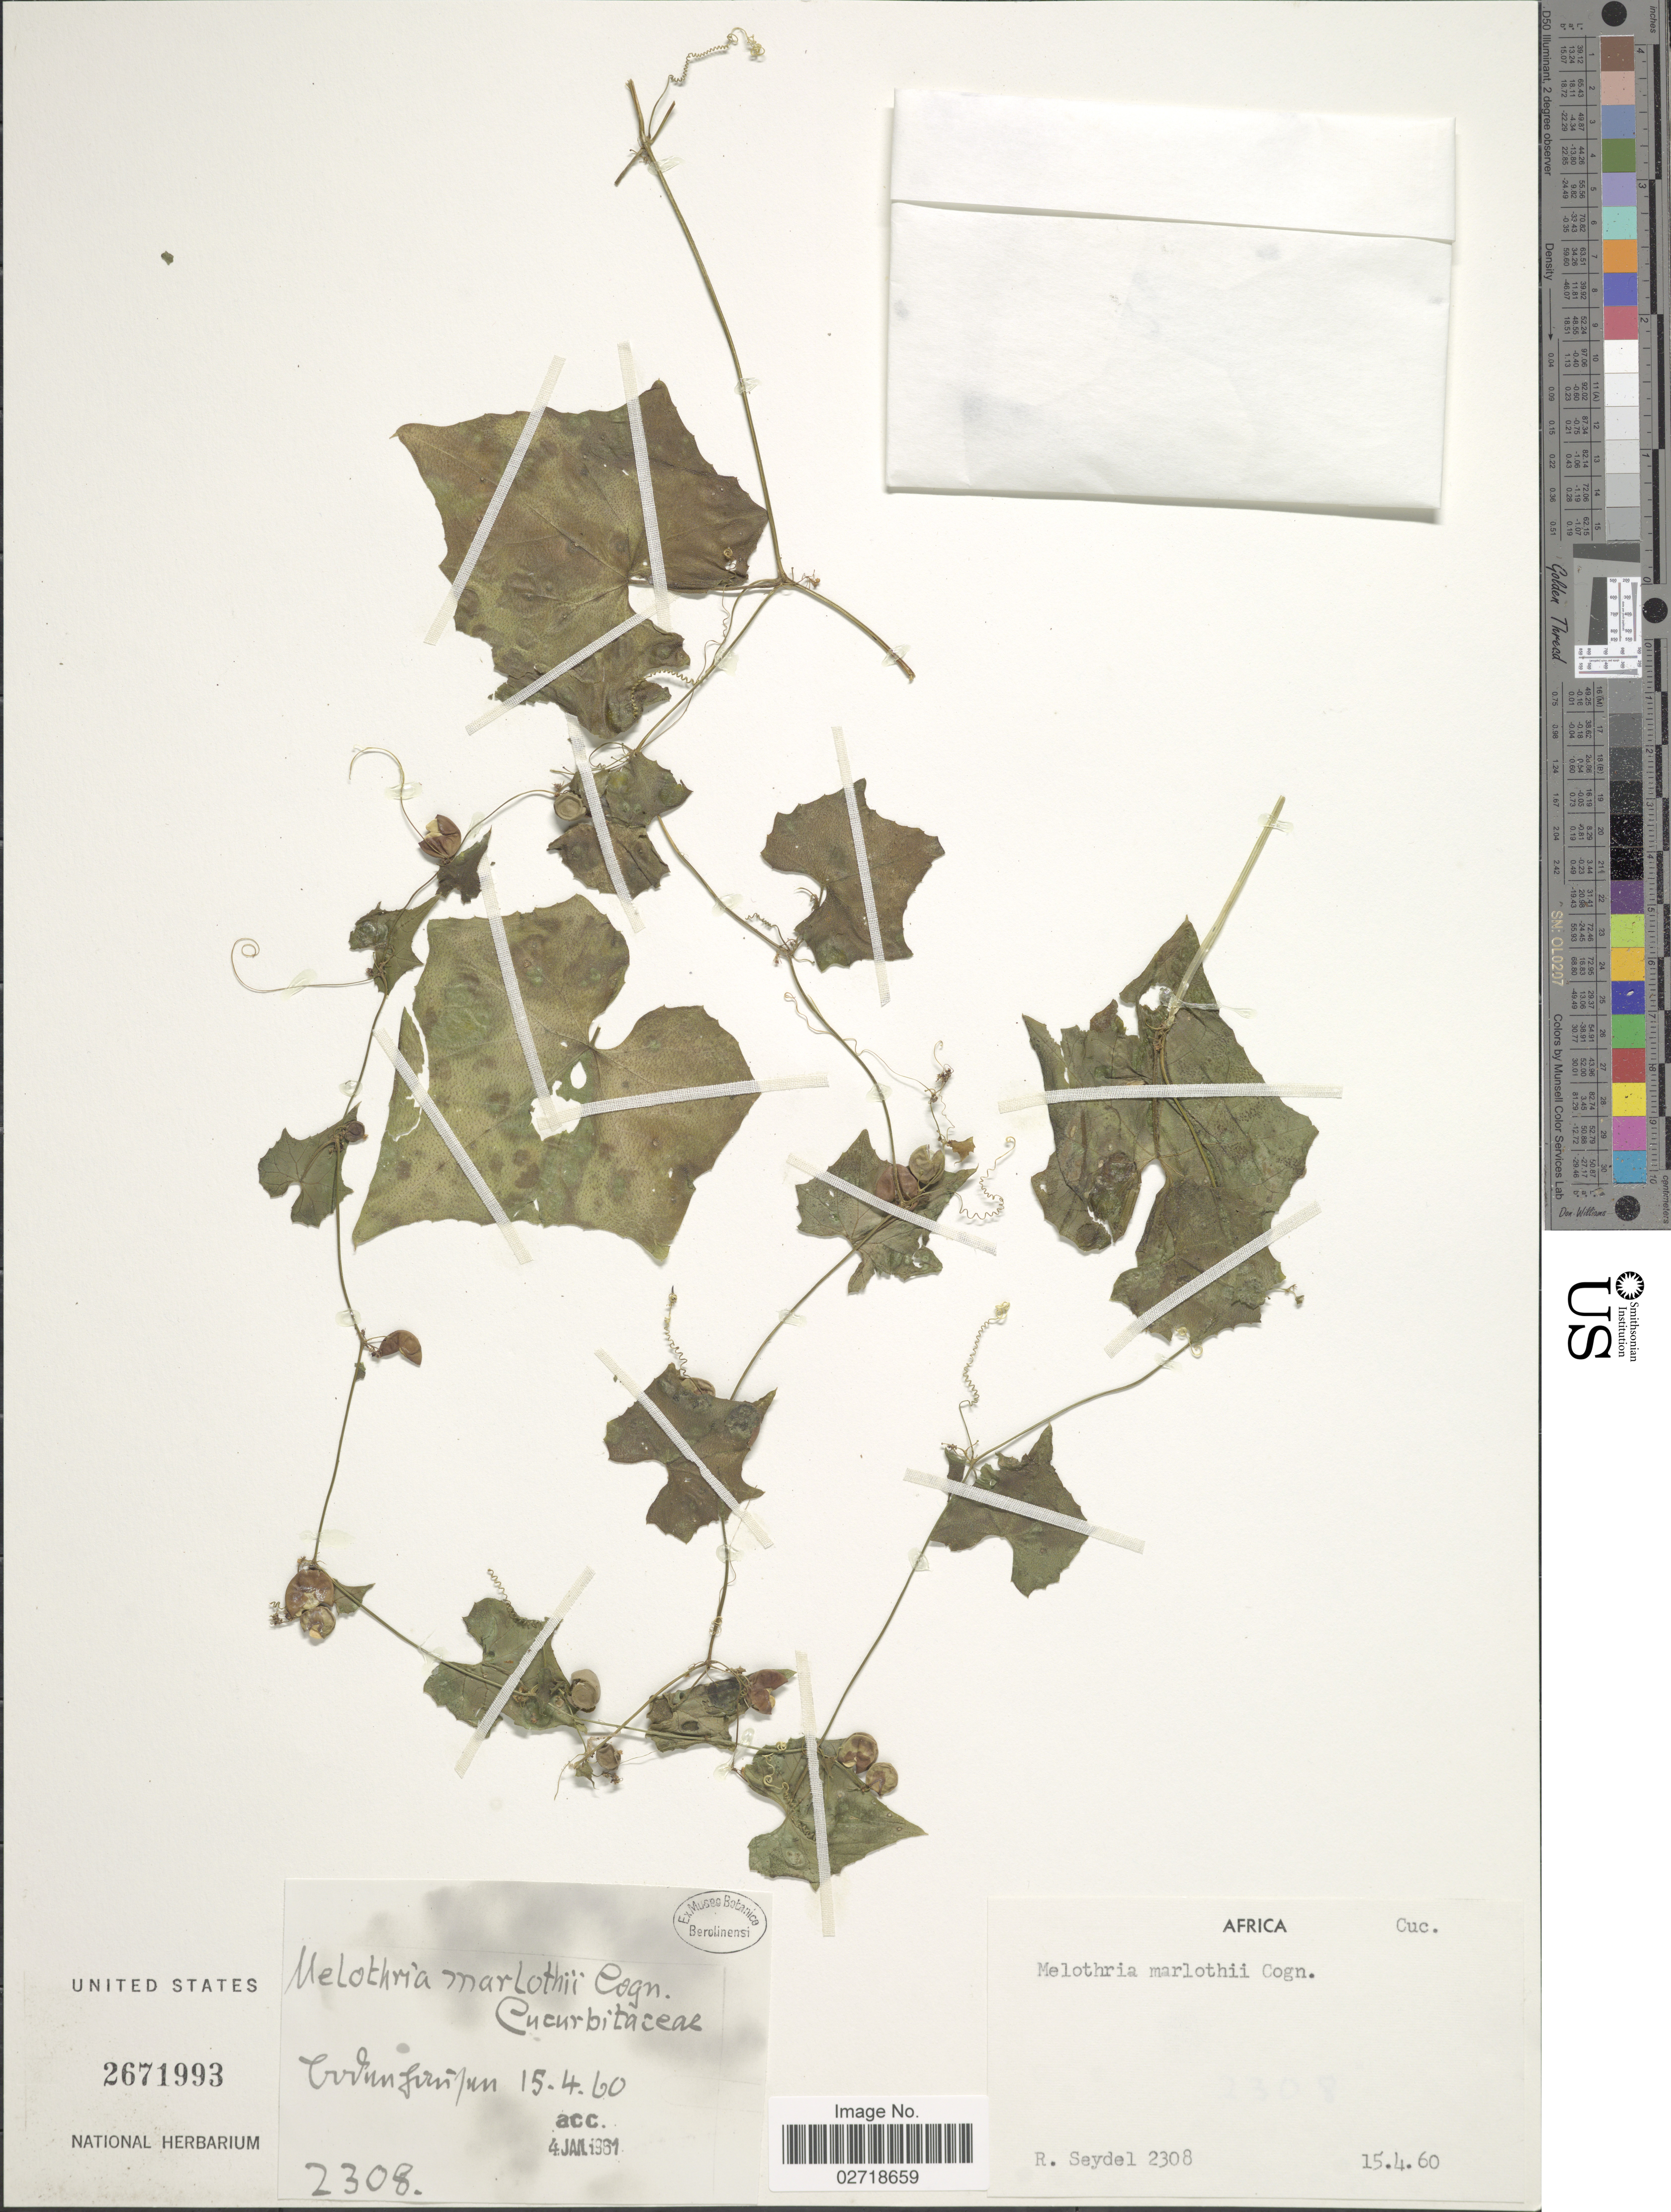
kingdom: Plantae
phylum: Tracheophyta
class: Magnoliopsida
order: Cucurbitales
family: Cucurbitaceae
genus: Zehneria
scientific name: Zehneria marlothii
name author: (Cogn.) R. Fern. & A. Fern.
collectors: R. Seydel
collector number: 2308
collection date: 1960-04-15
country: Namibia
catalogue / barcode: US 2671993